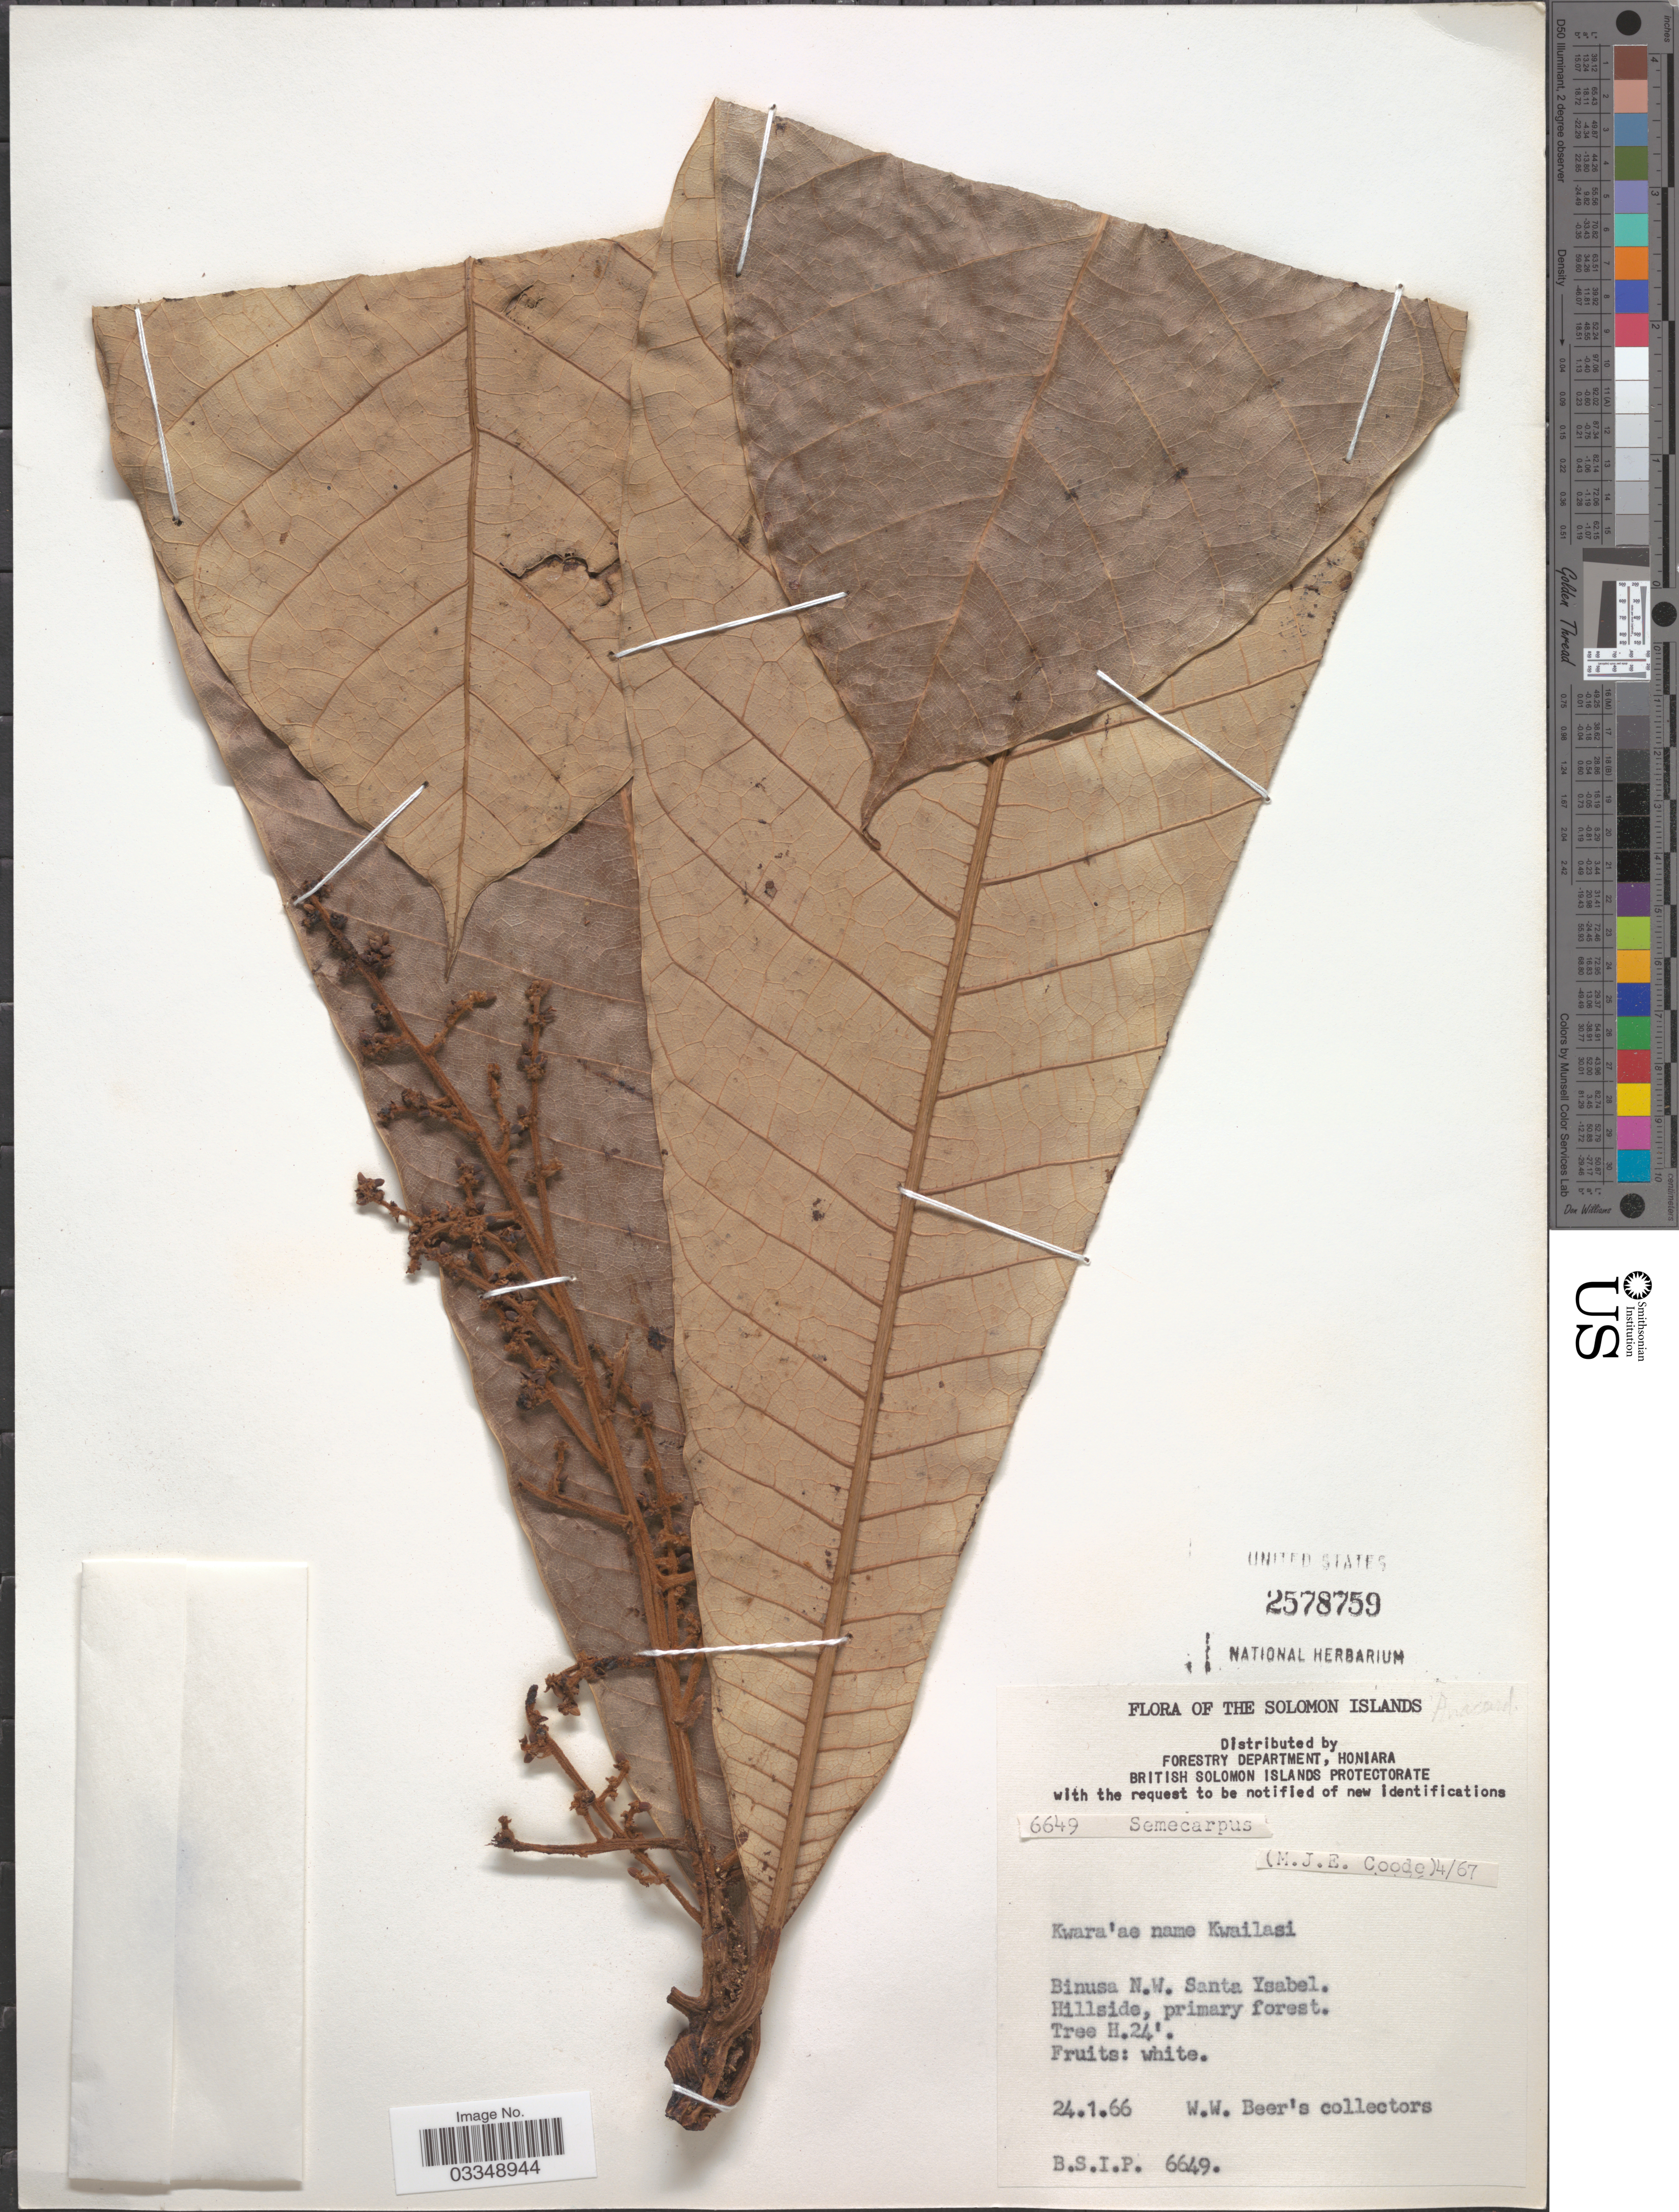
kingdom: Plantae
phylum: Tracheophyta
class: Magnoliopsida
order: Sapindales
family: Anacardiaceae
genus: Semecarpus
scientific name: Semecarpus sp.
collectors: W. Beer's Collectors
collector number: B.S.I.P. 6649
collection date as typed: Transcribed d/m/y: 24/1/66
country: Solomon Islands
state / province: Solomon Islands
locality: Binusa N.W. Santa Ysabel.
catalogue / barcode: US 2578759